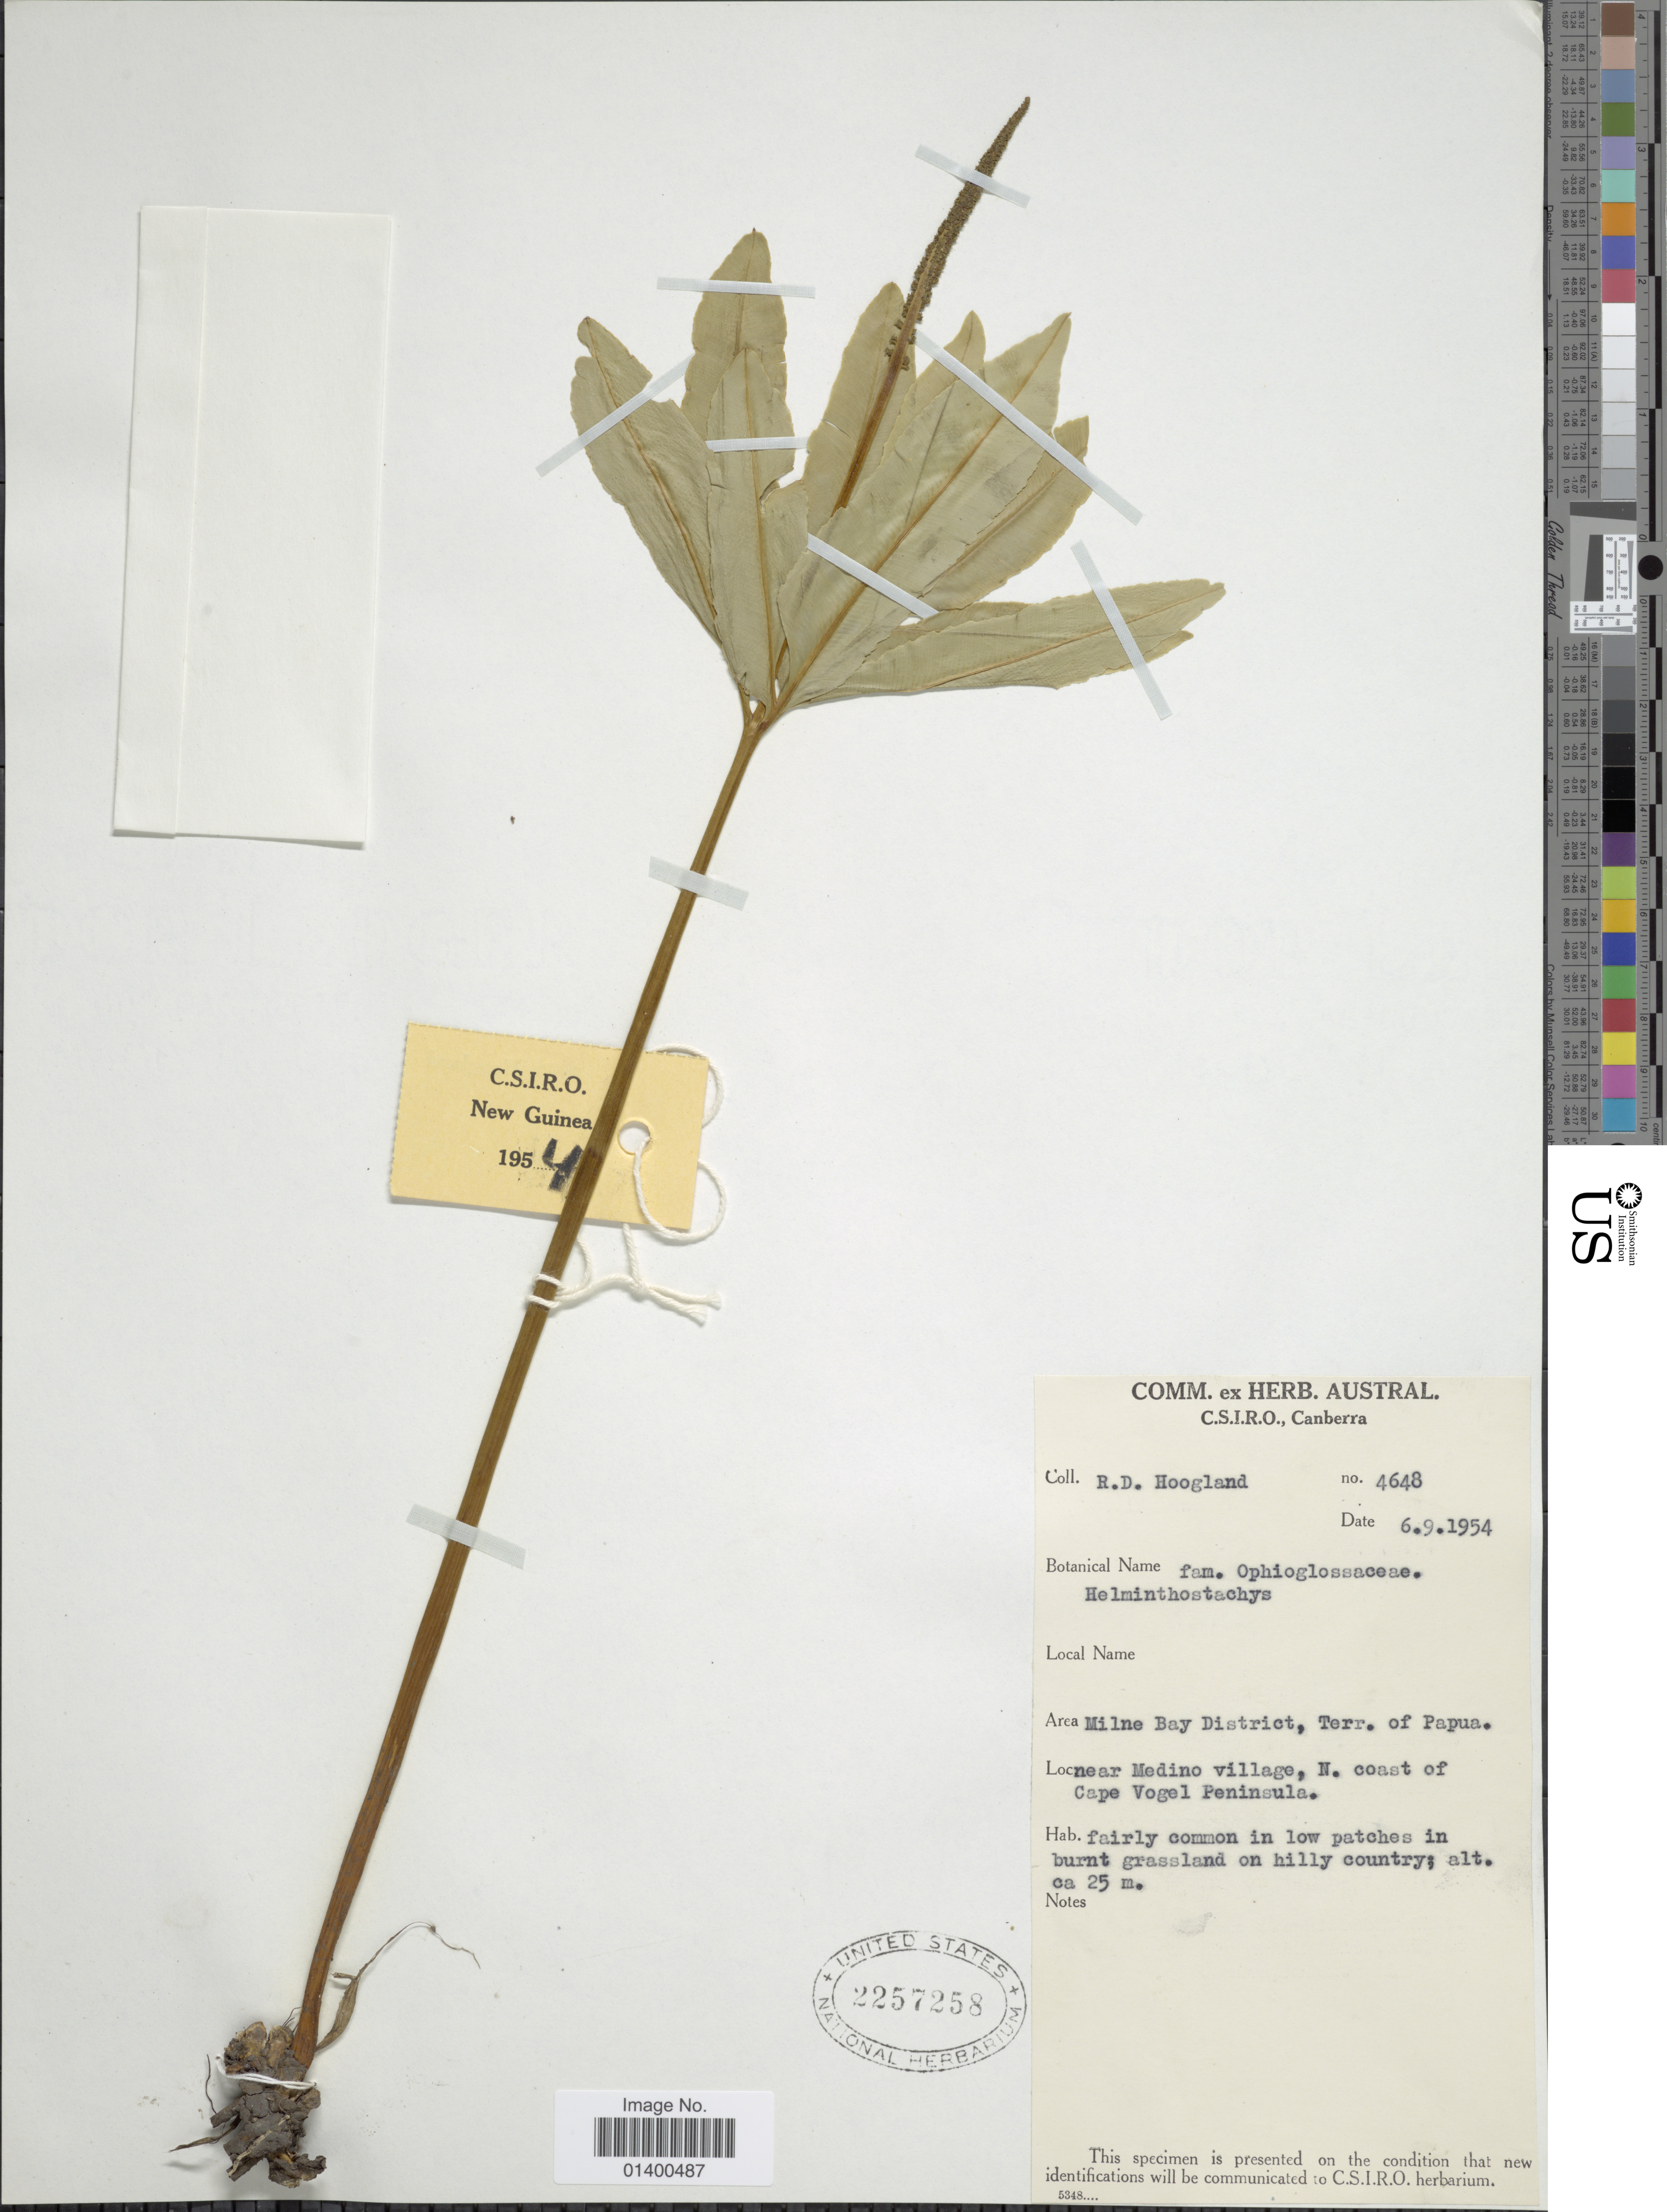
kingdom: Plantae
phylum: Tracheophyta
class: Polypodiopsida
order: Ophioglossales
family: Ophioglossaceae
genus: Helminthostachys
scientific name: Helminthostachys zeylanica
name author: (L.) Hook.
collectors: R. D. Hoogland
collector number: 4648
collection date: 1954-09-06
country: Papua New Guinea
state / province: Milne Bay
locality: Terr. of Papua, near Medino village, N. coast of Cape Vogel Peninsula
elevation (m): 25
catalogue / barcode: US 2257258